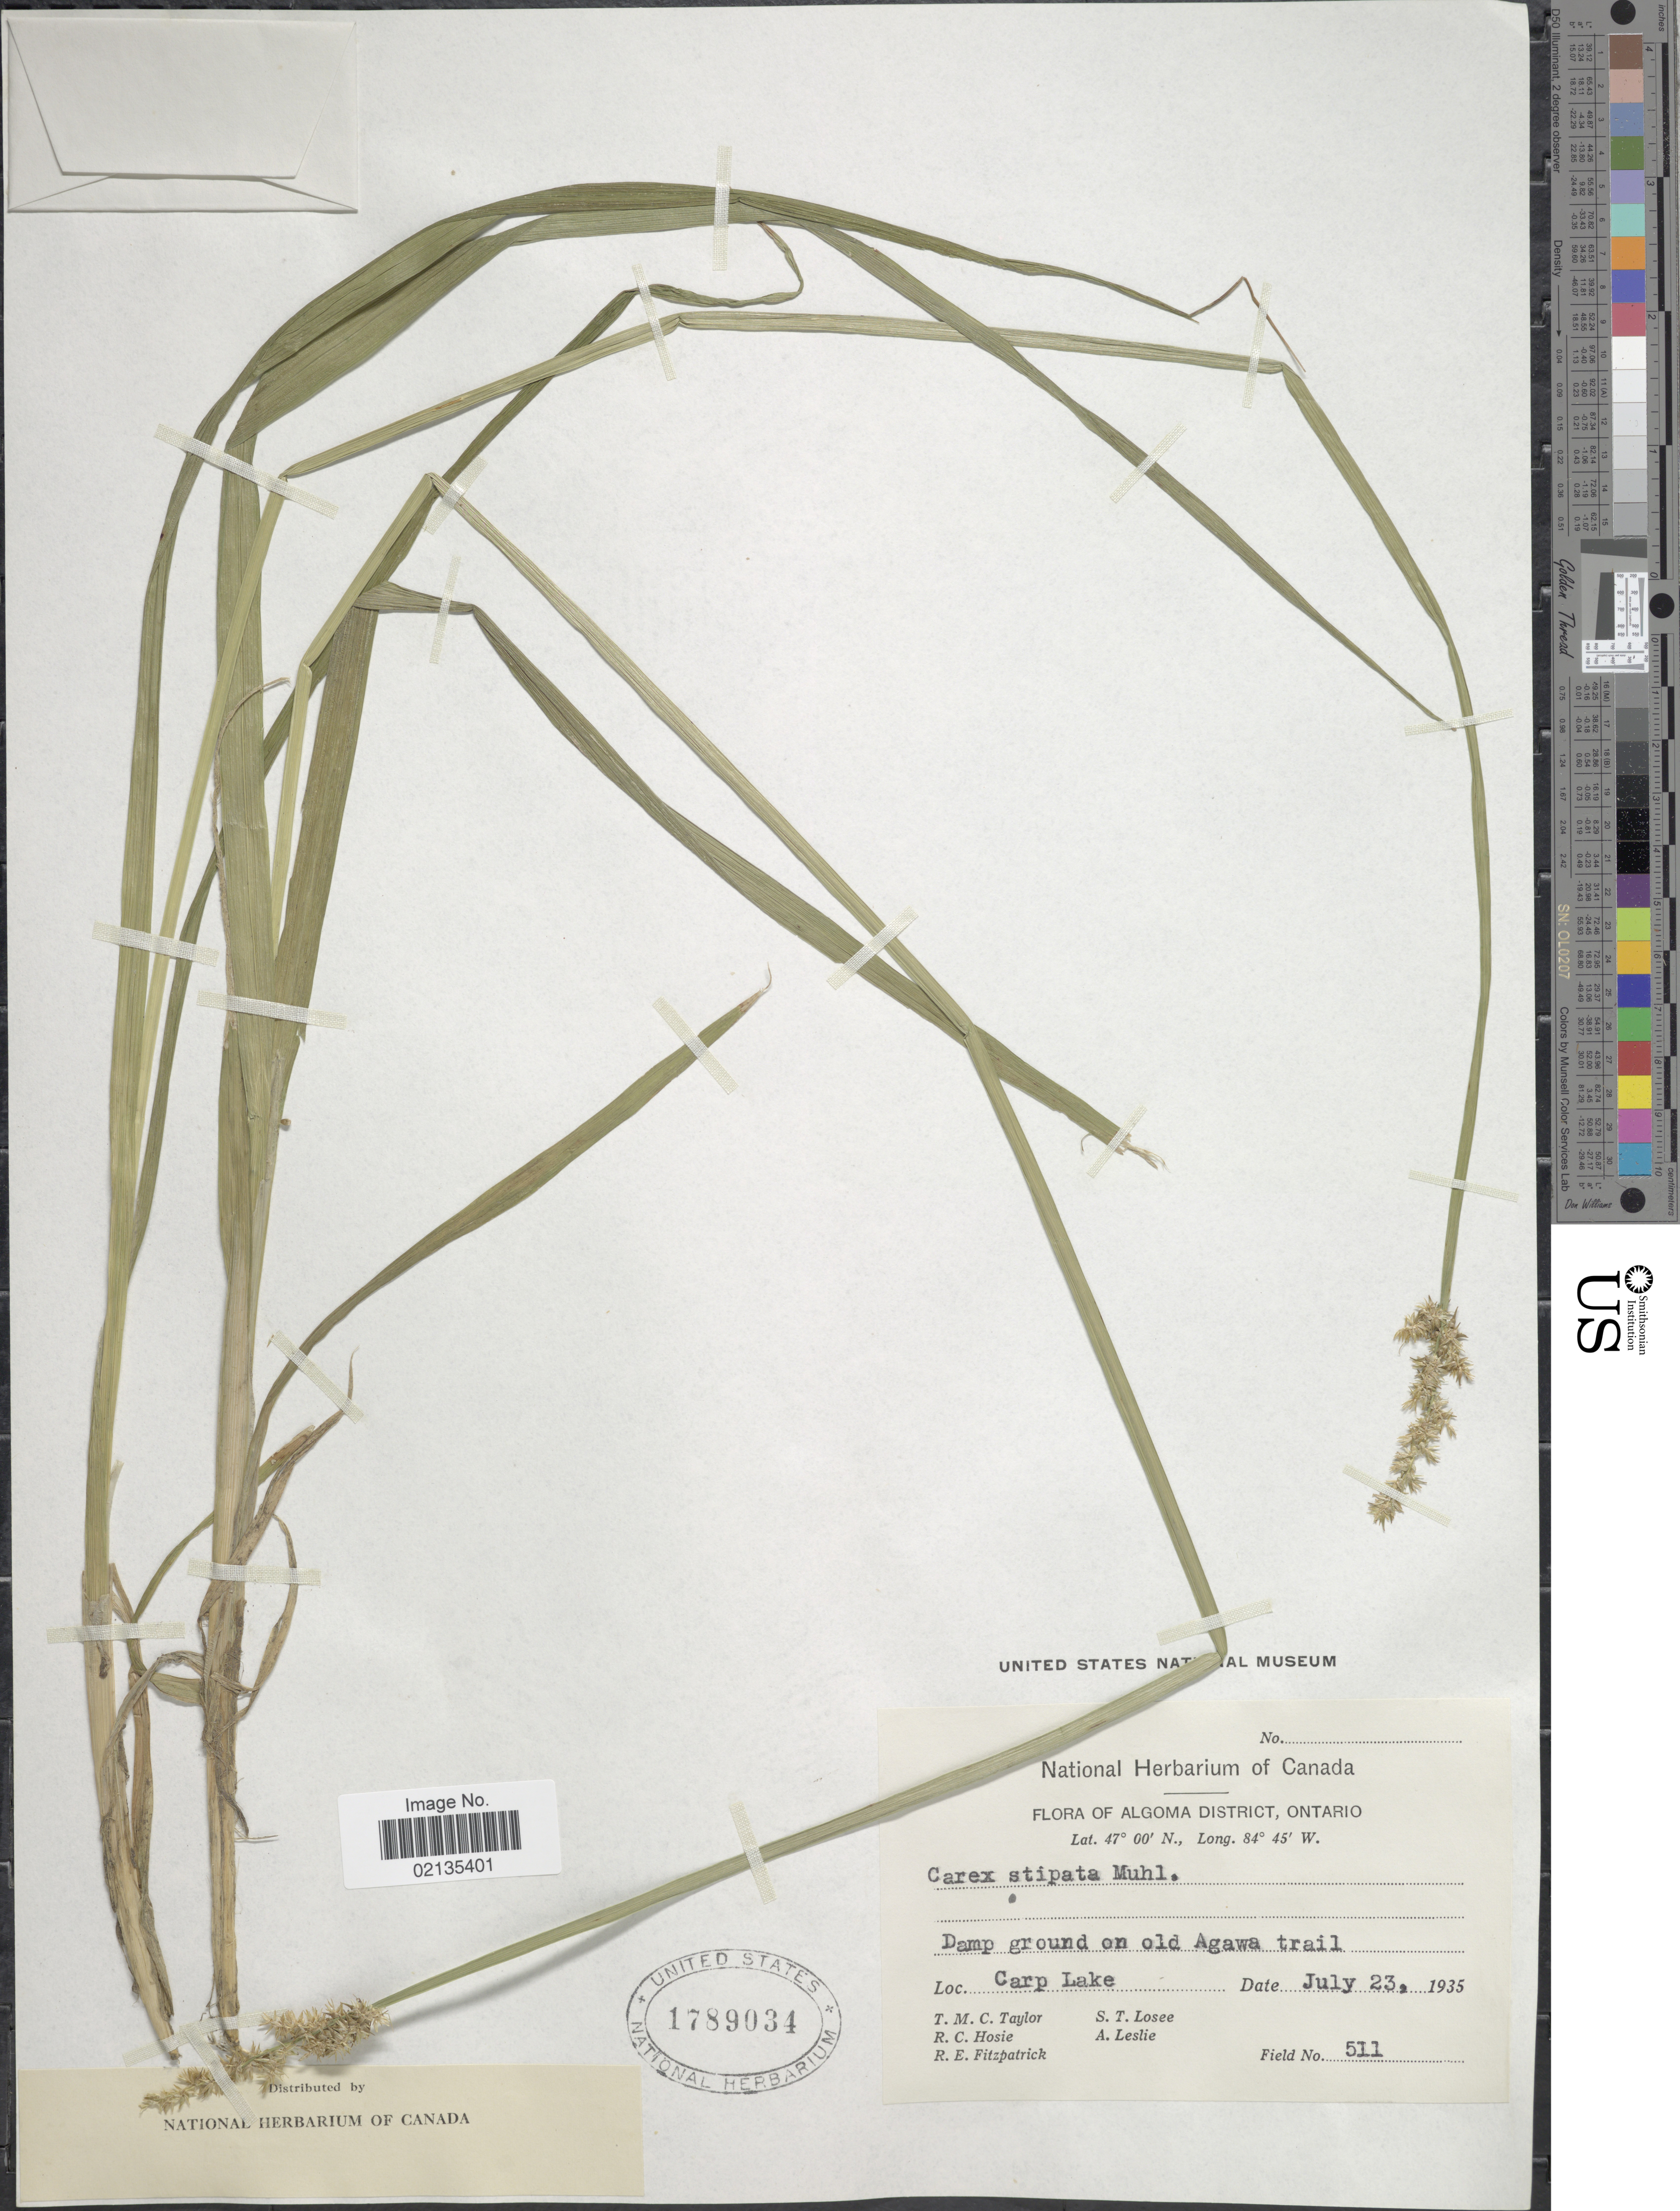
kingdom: Plantae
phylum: Tracheophyta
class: Liliopsida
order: Poales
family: Cyperaceae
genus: Carex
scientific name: Carex stipata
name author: Muhl. ex Willd.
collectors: T. M. C. Taylor, R. Hosie & R. Fitzpatrick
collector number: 511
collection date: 1935-07-23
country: Canada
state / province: Ontario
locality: Algoma District, damp ground on old Agawa trail, Carp Lake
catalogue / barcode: US 1789034